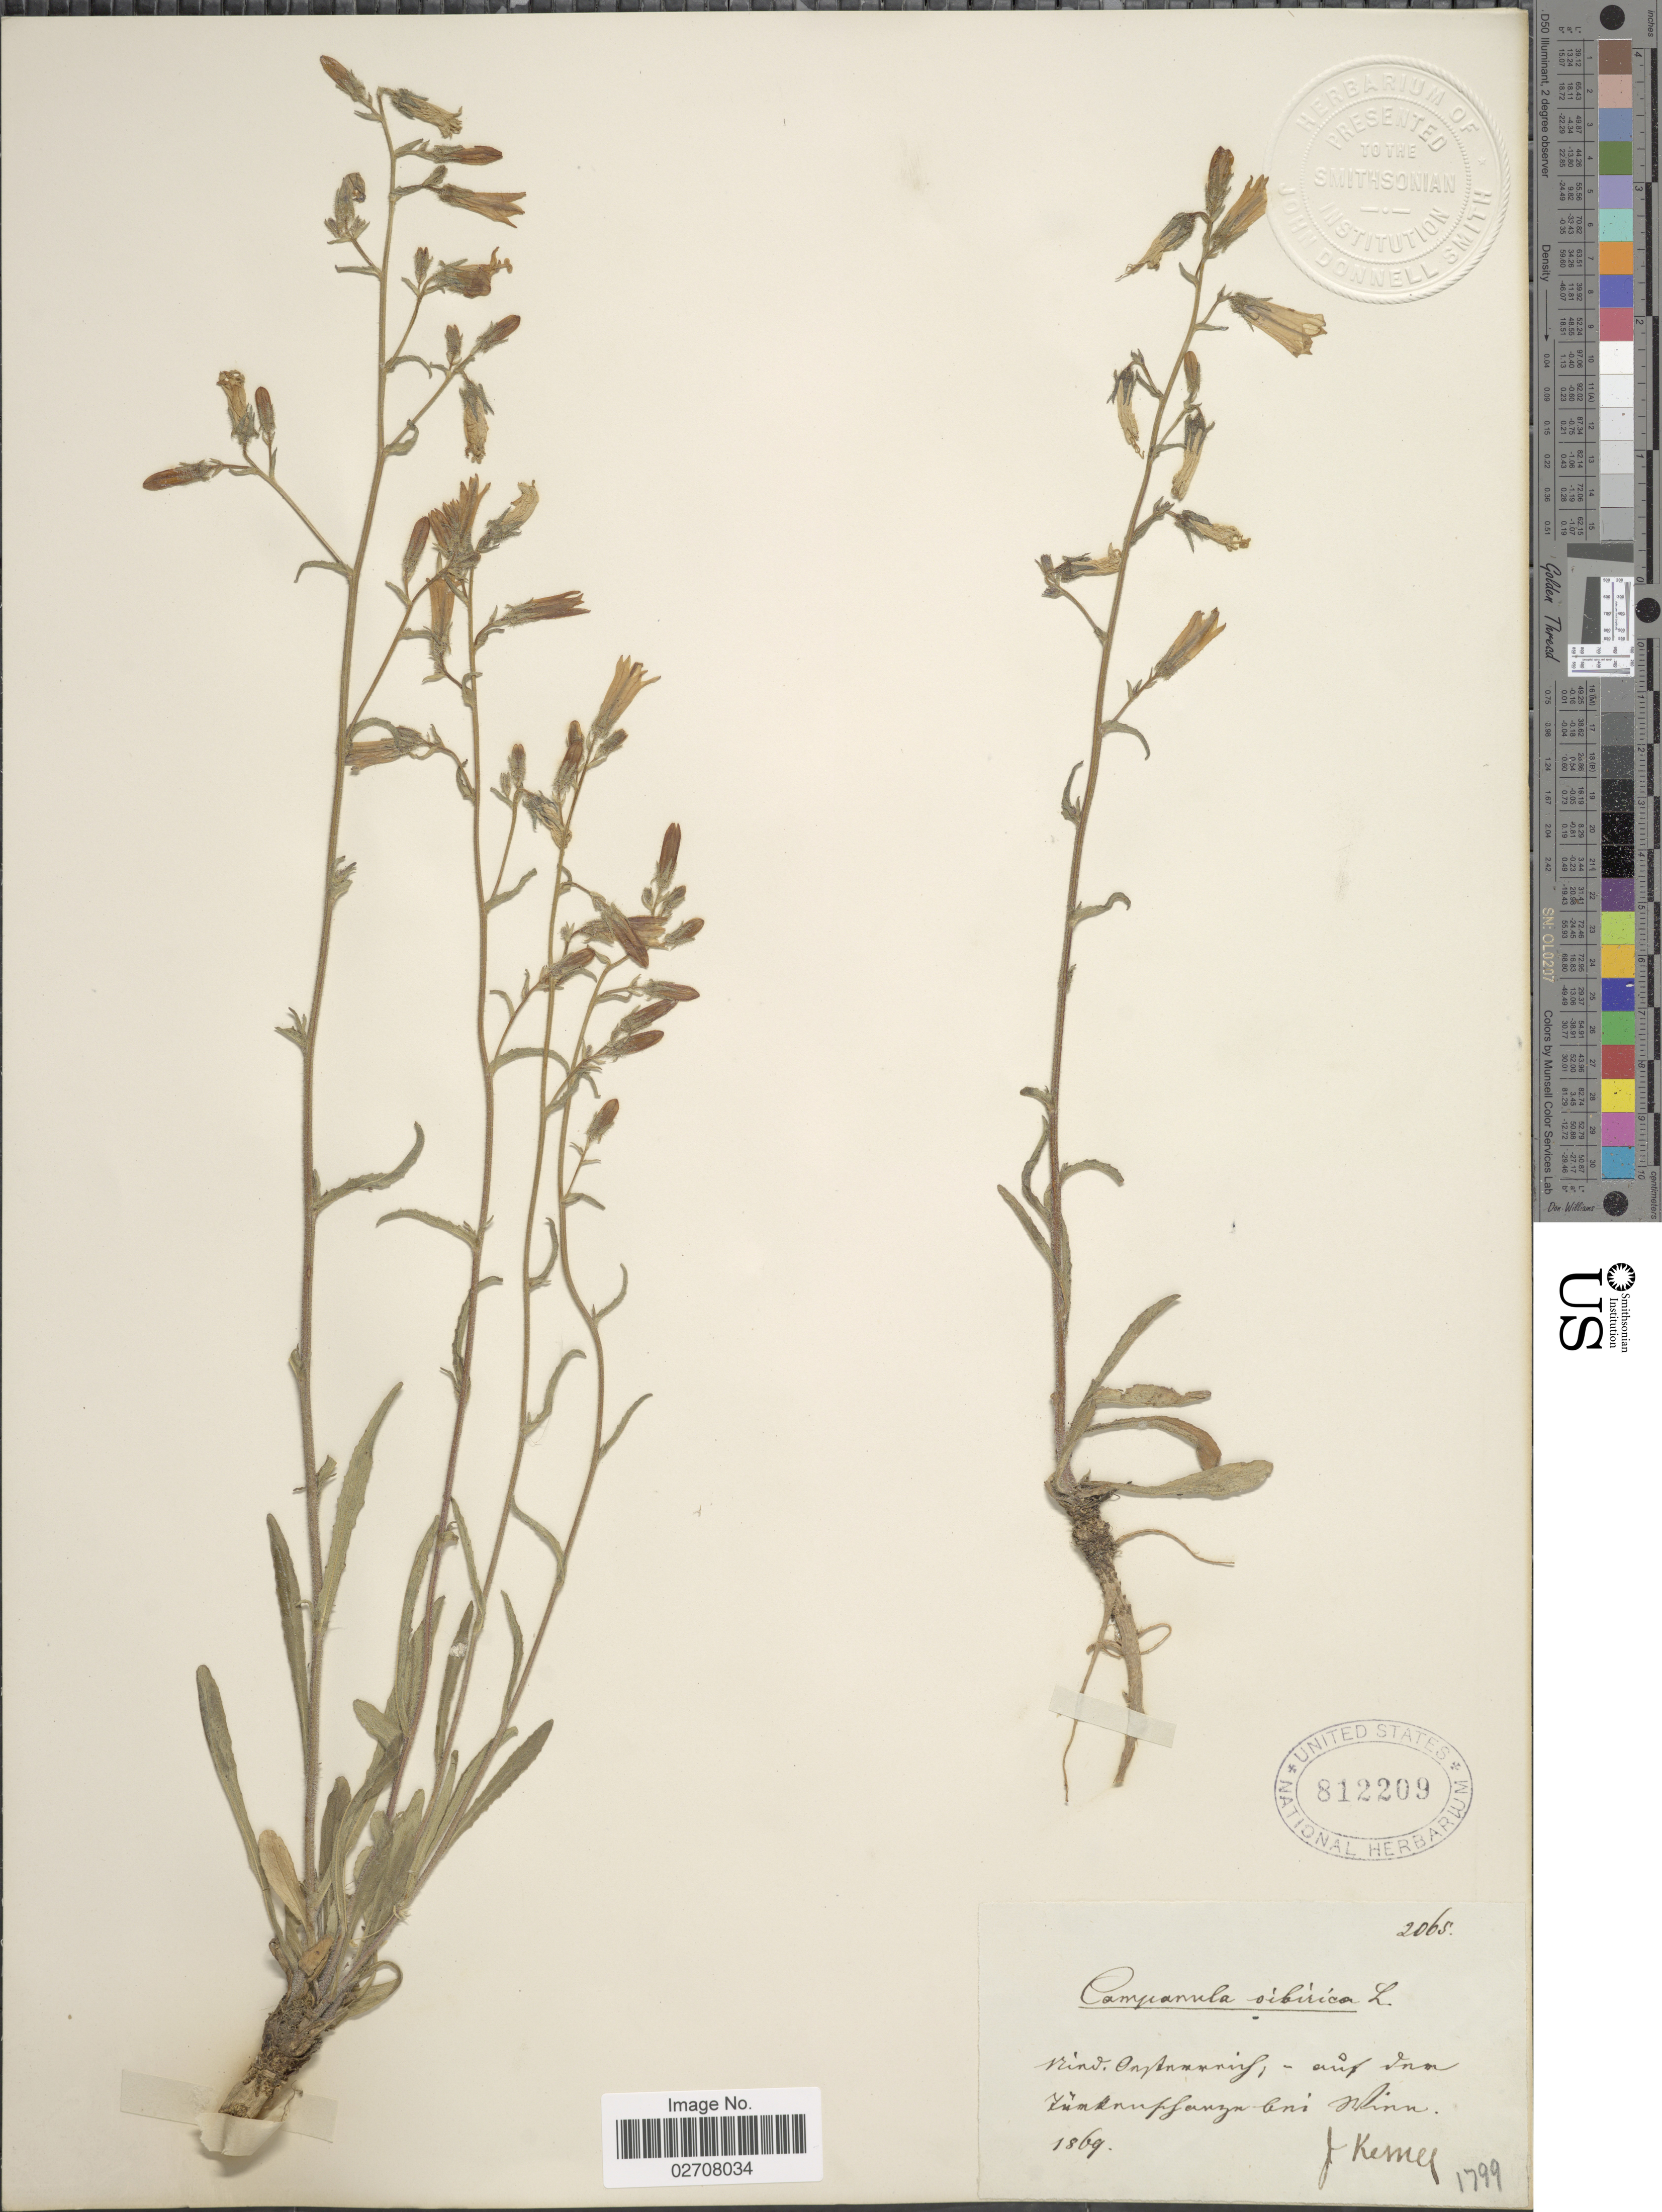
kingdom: Plantae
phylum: Tracheophyta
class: Magnoliopsida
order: Asterales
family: Campanulaceae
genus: Campanula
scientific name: Campanula sibirica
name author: L.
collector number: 2065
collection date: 1869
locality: Vrinv Onstnnuif - auf Ina Zunknnpfanz bei plinn [interpreted]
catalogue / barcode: US 812209